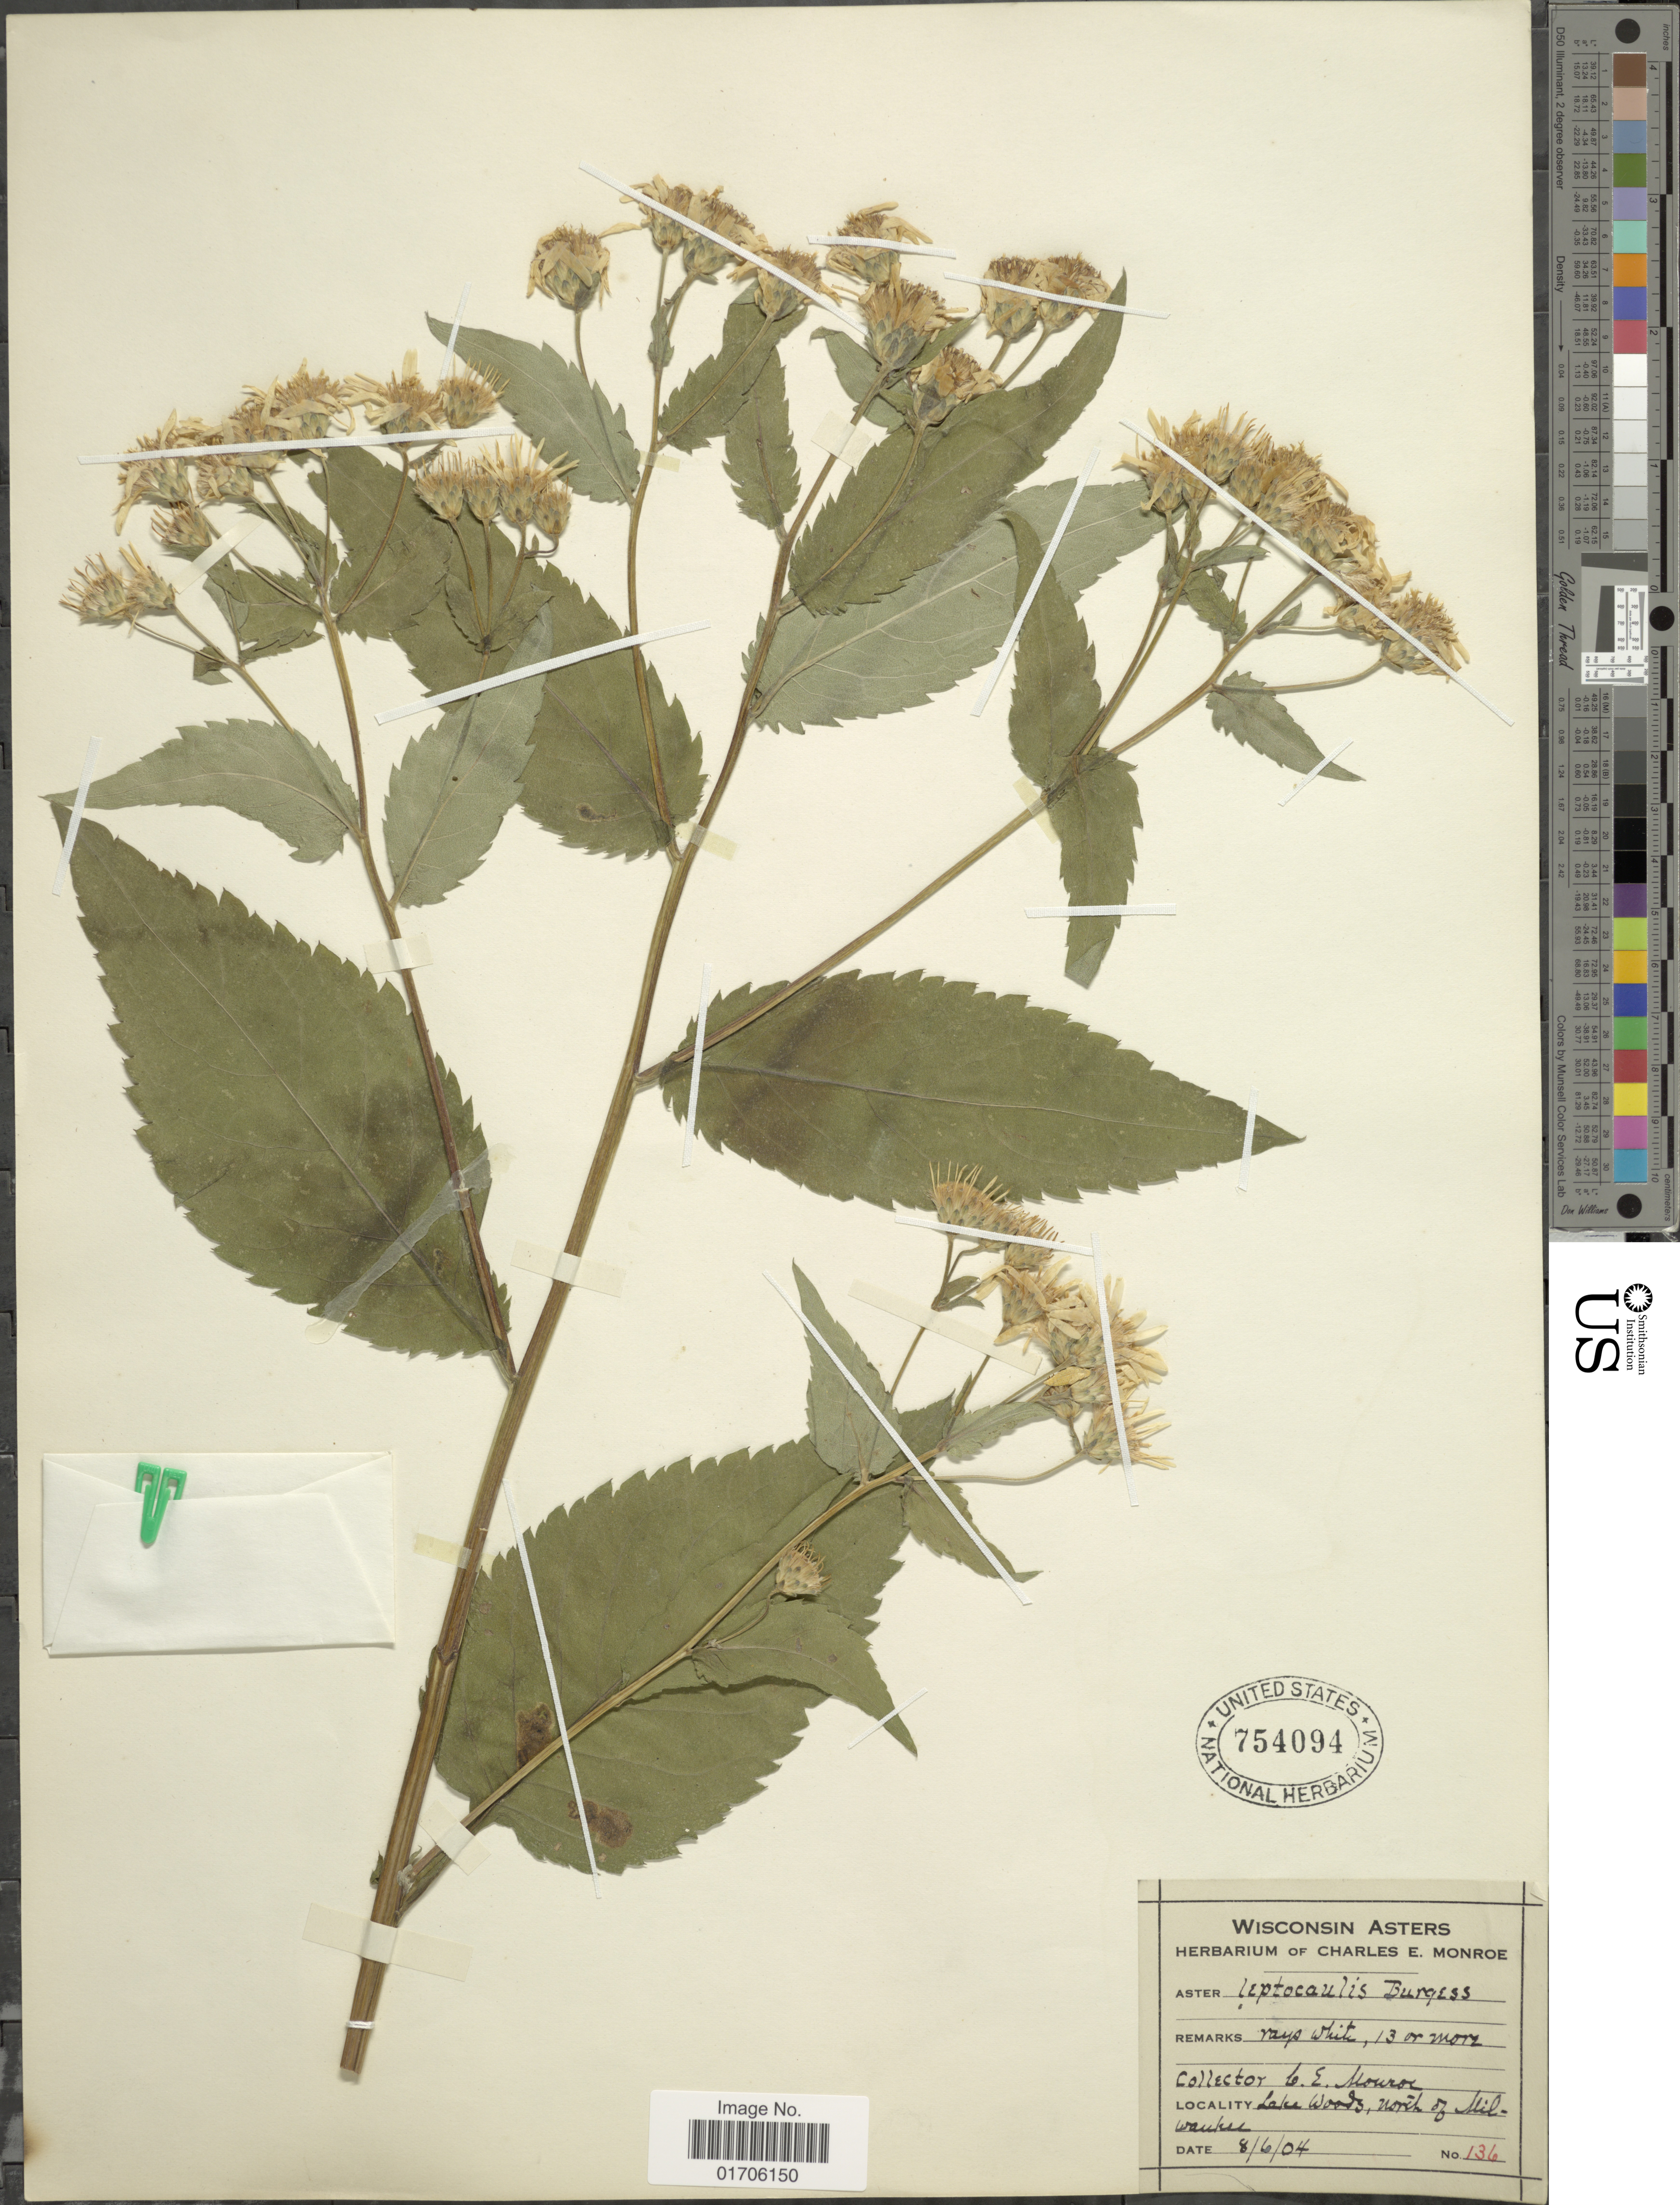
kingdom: Plantae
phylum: Tracheophyta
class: Magnoliopsida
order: Asterales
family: Asteraceae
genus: Aster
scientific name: Aster leptocaulis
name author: E.S. Burgess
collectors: C. Monroe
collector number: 136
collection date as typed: Transcribed d/m/y: 6/8/4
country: United States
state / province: Wisconsin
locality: Wisconsin Asters. Lake Woods, North of Milwaukee.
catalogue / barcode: US 754094